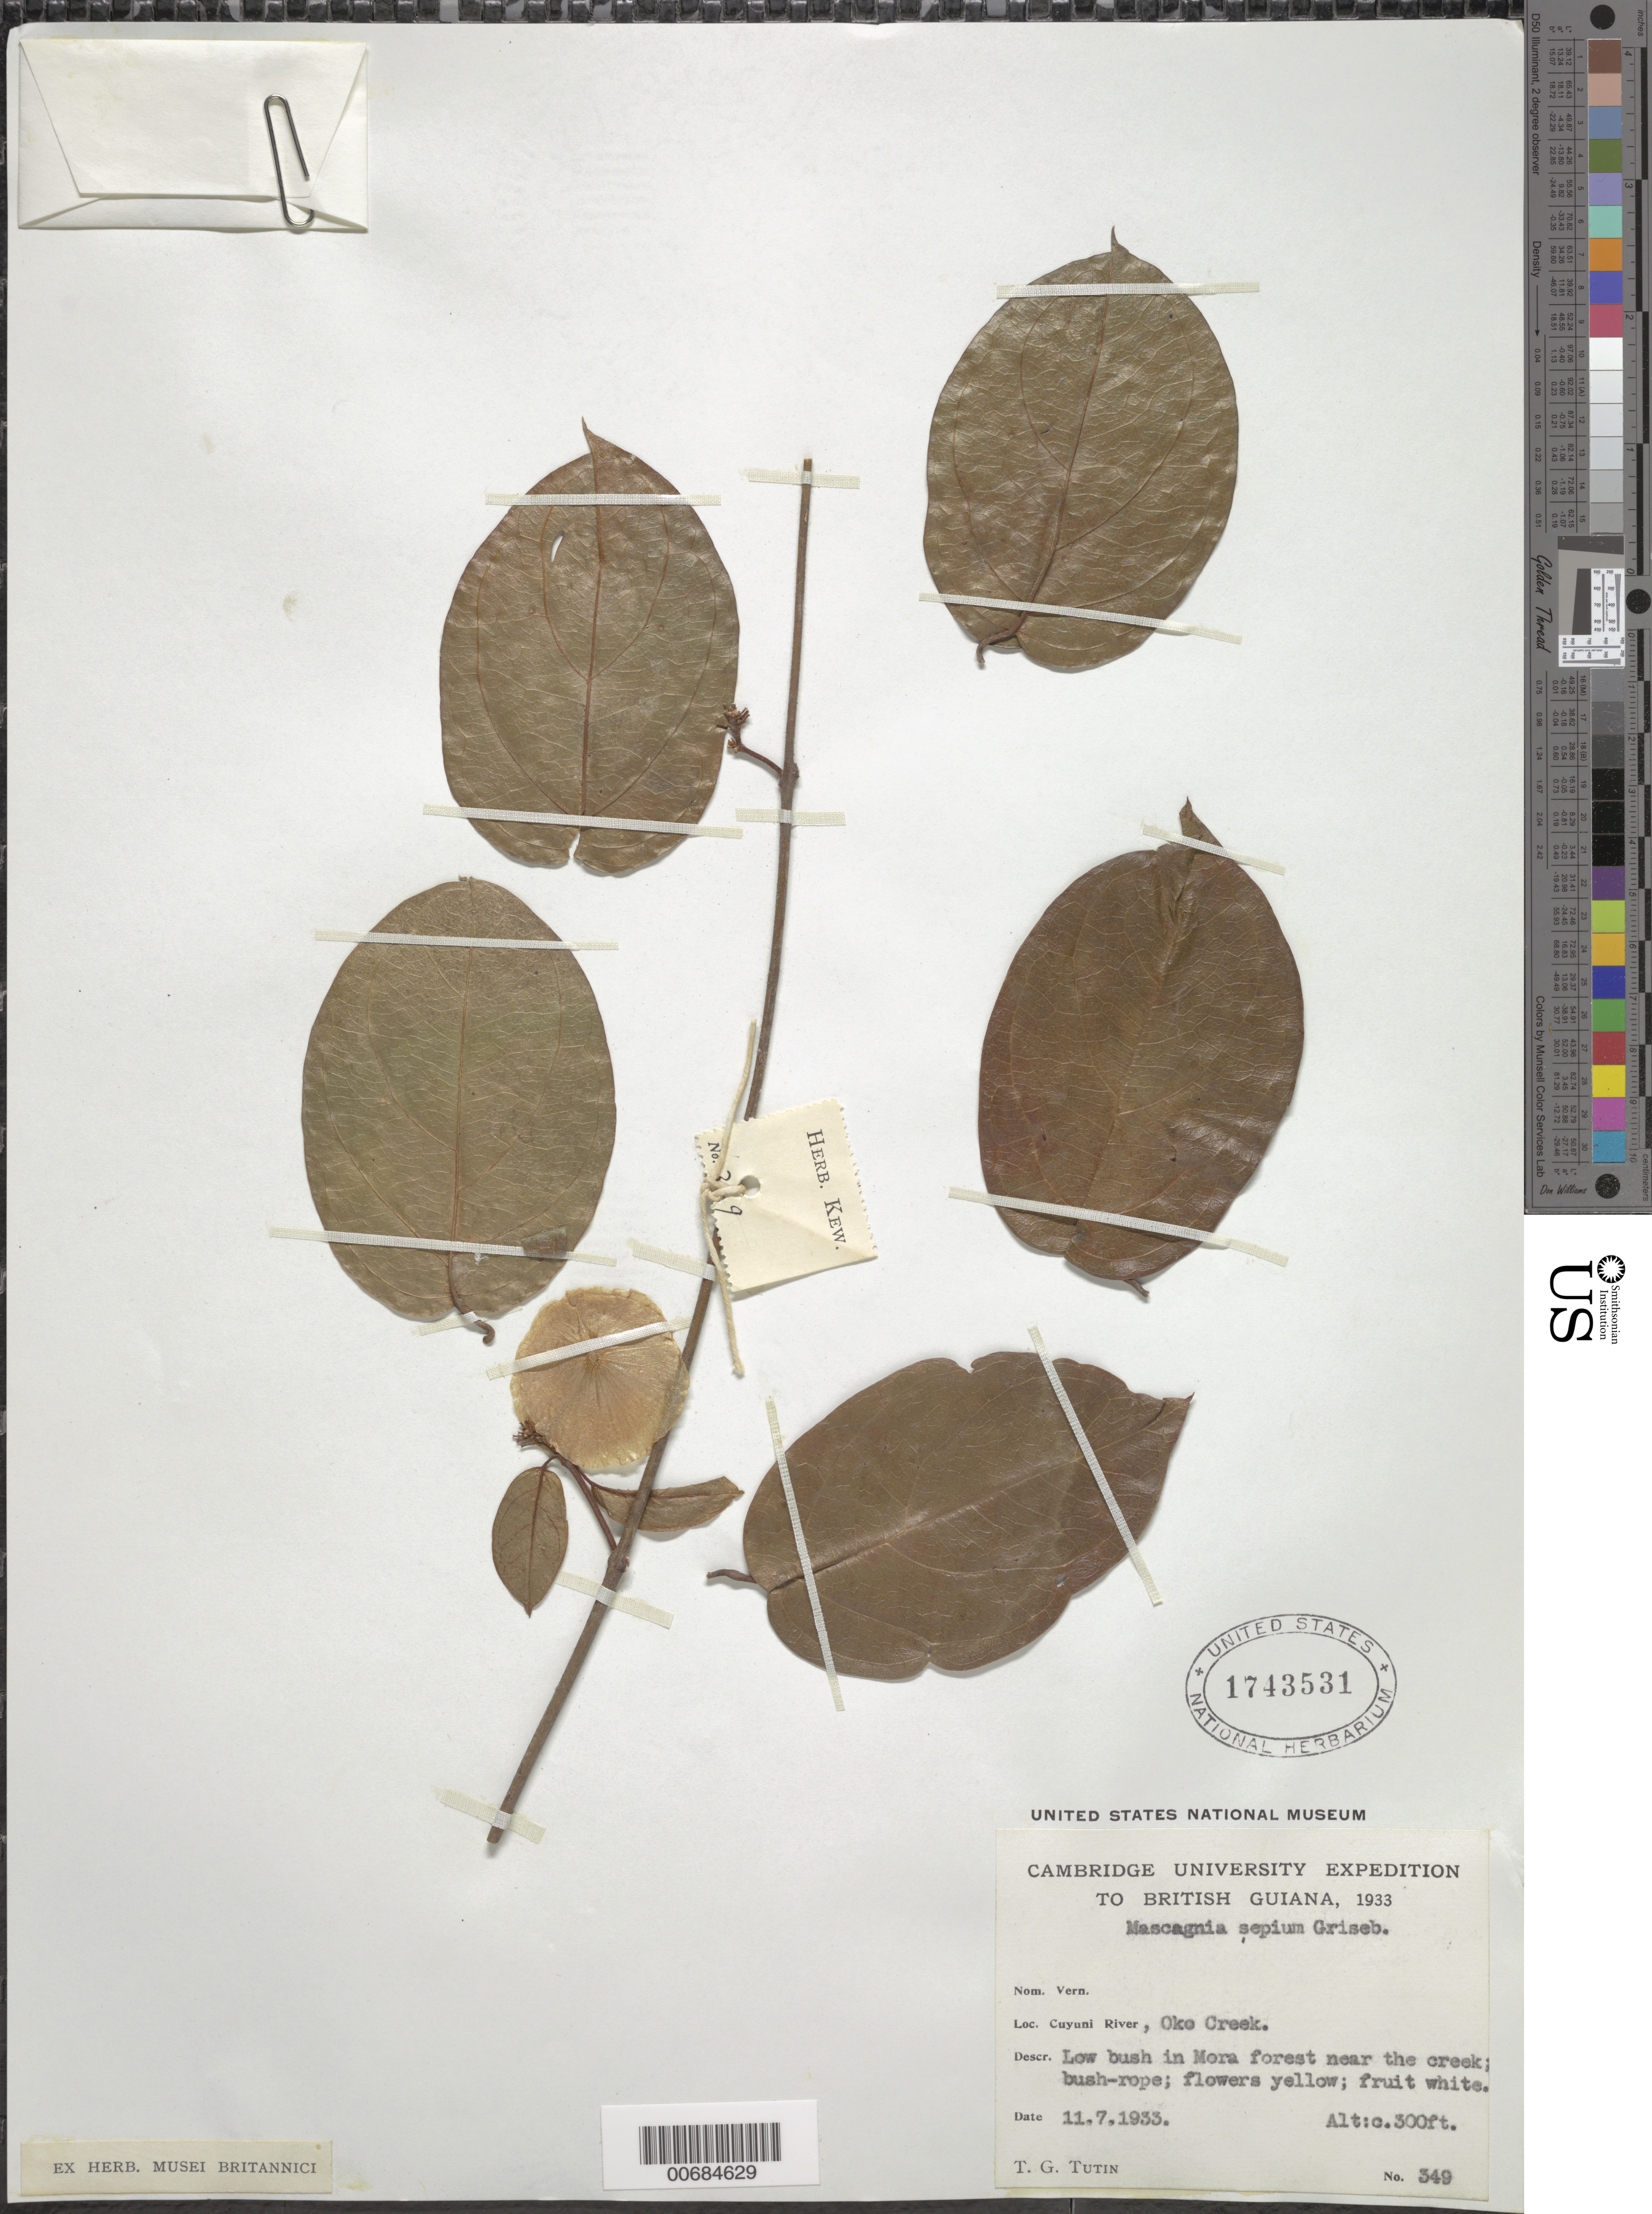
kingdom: Plantae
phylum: Tracheophyta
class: Magnoliopsida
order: Malpighiales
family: Malpighiaceae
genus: Mascagnia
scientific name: Mascagnia sepium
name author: (A. Juss.) Griseb.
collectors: T. G. Tutin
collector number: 349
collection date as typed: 11-Jul-33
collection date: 1933-07-11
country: Guyana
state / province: Cuyuni-Mazaruni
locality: Oko Creek, Cuyuni R.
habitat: Low bush in Mora forest near creek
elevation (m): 91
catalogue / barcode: US 1743531